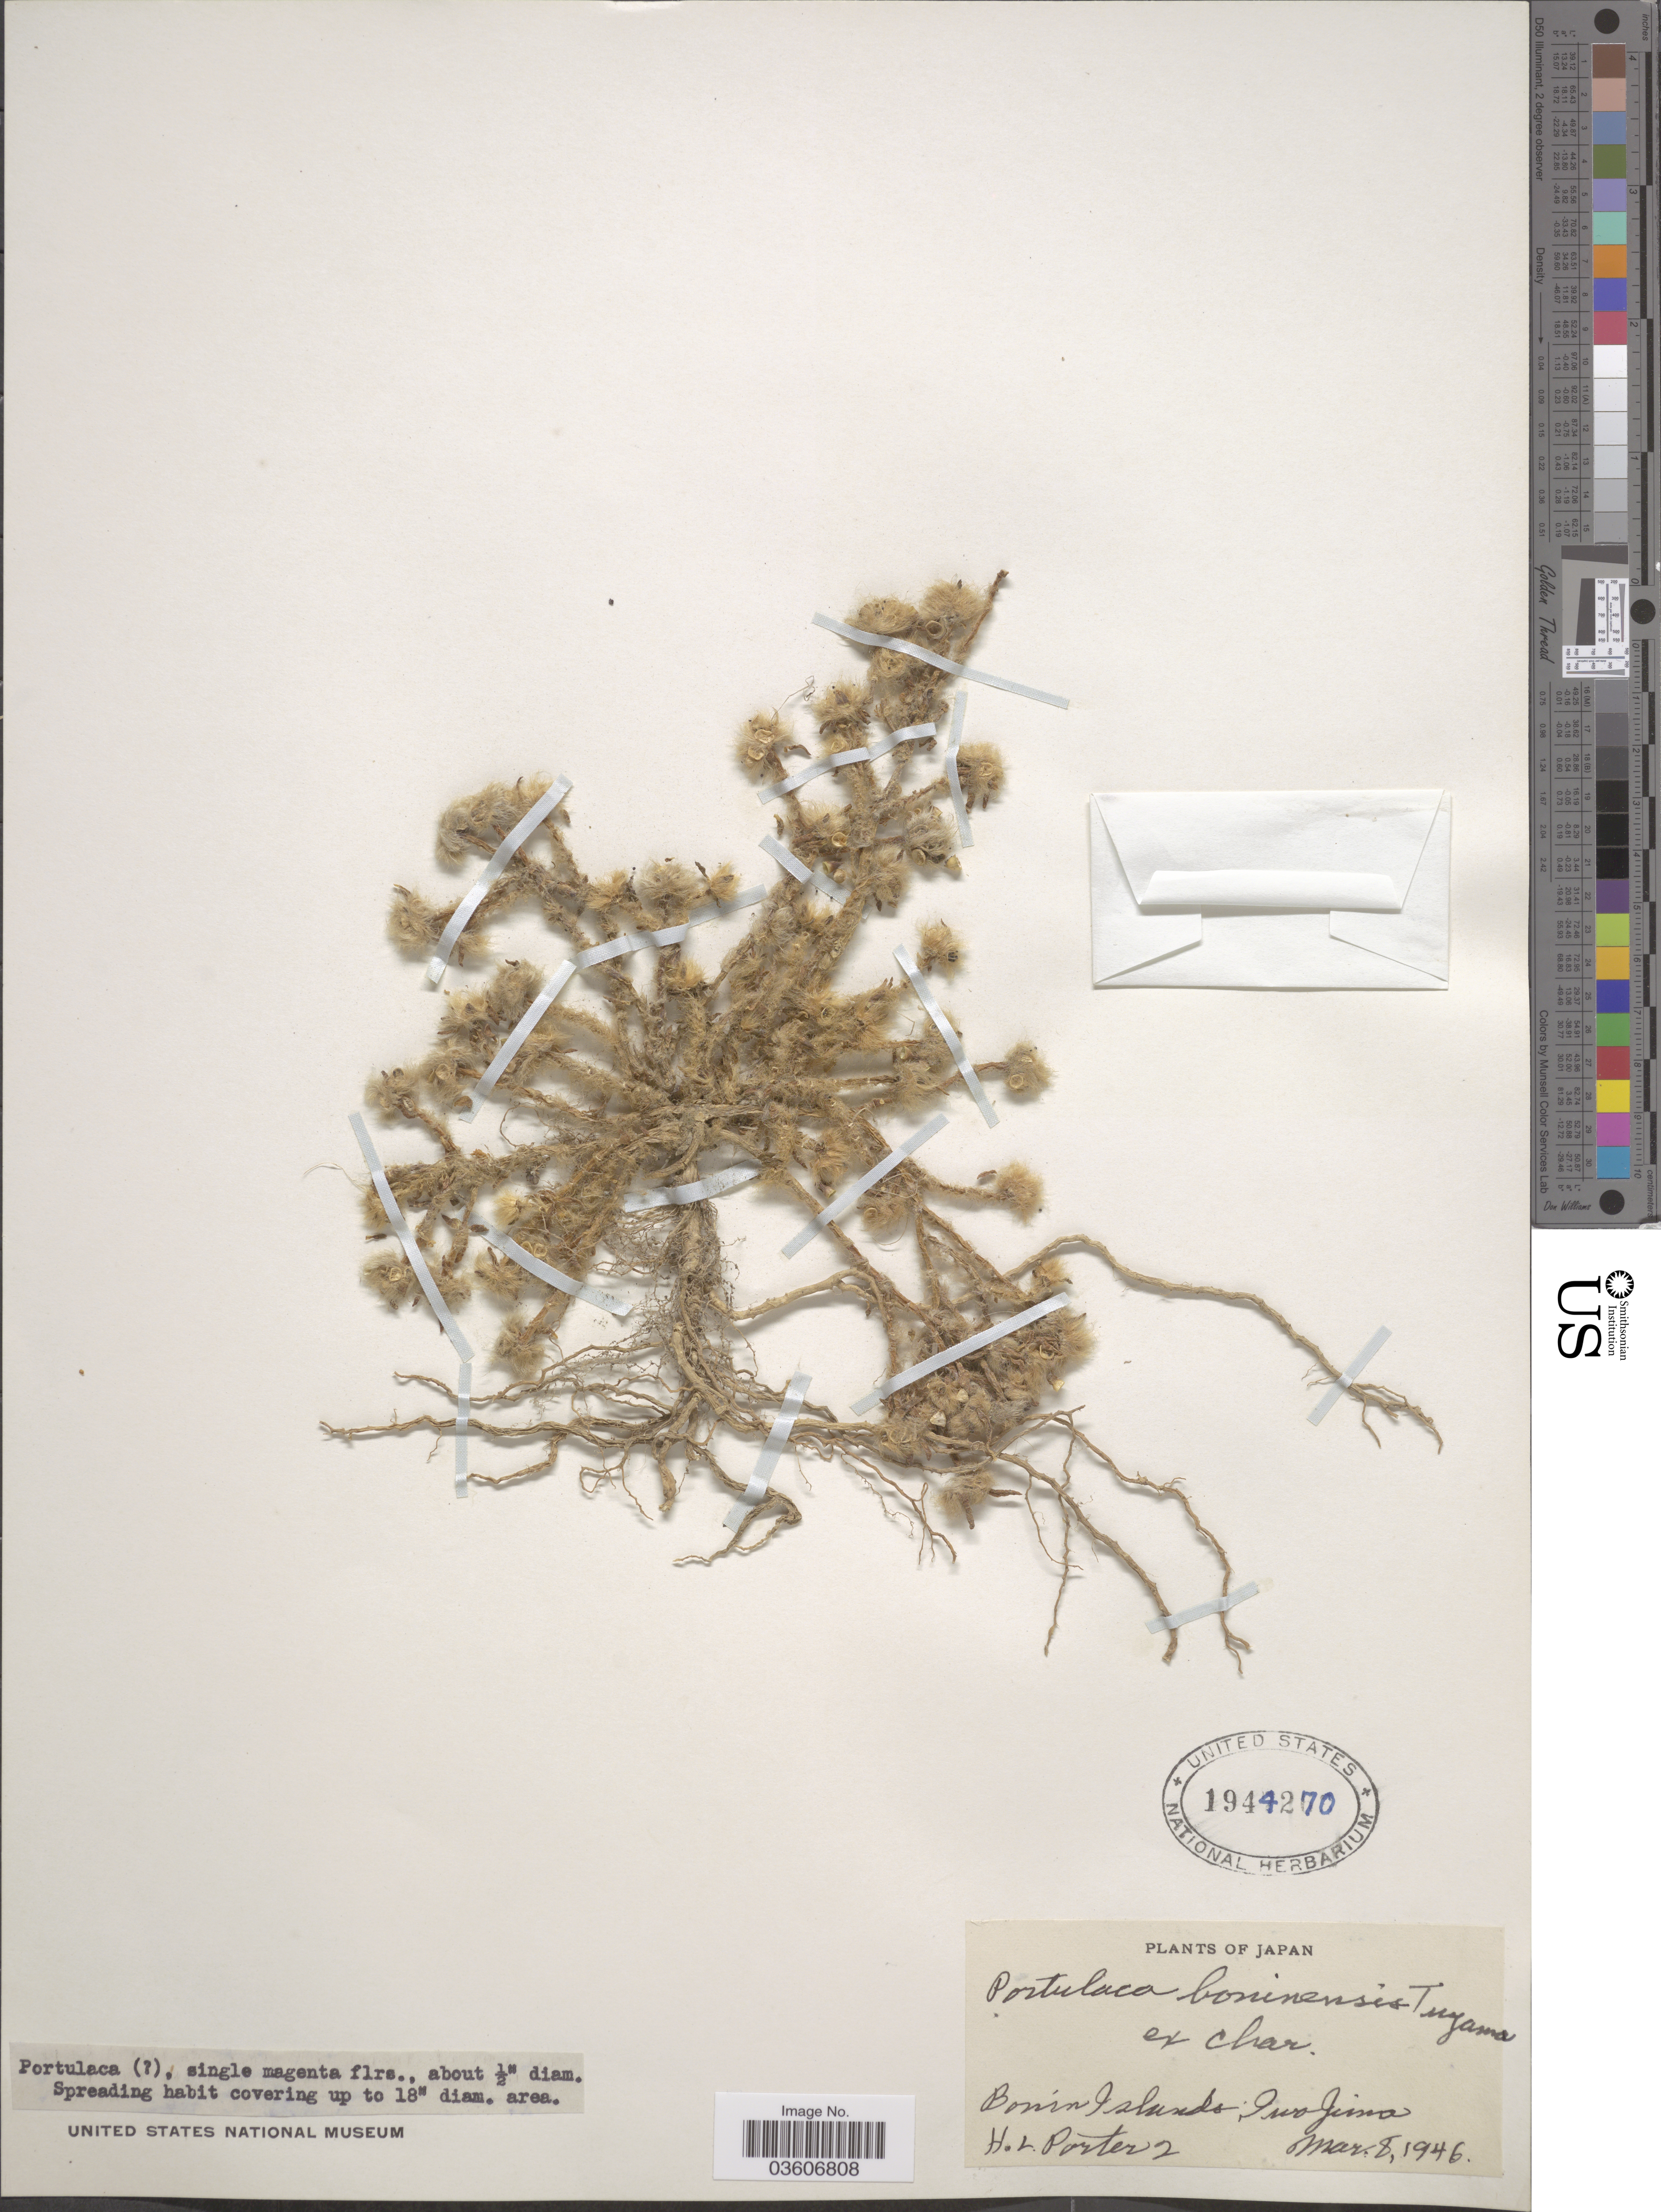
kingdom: Plantae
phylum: Tracheophyta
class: Magnoliopsida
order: Caryophyllales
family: Portulacaceae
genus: Portulaca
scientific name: Portulaca boninensis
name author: Tuyama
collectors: H. L. Porter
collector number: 2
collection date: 1946-03-08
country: Japan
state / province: Tokyo, Federal City of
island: Bonin Islands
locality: Bonin Islands: Iwo Jima.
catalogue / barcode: US 1944270